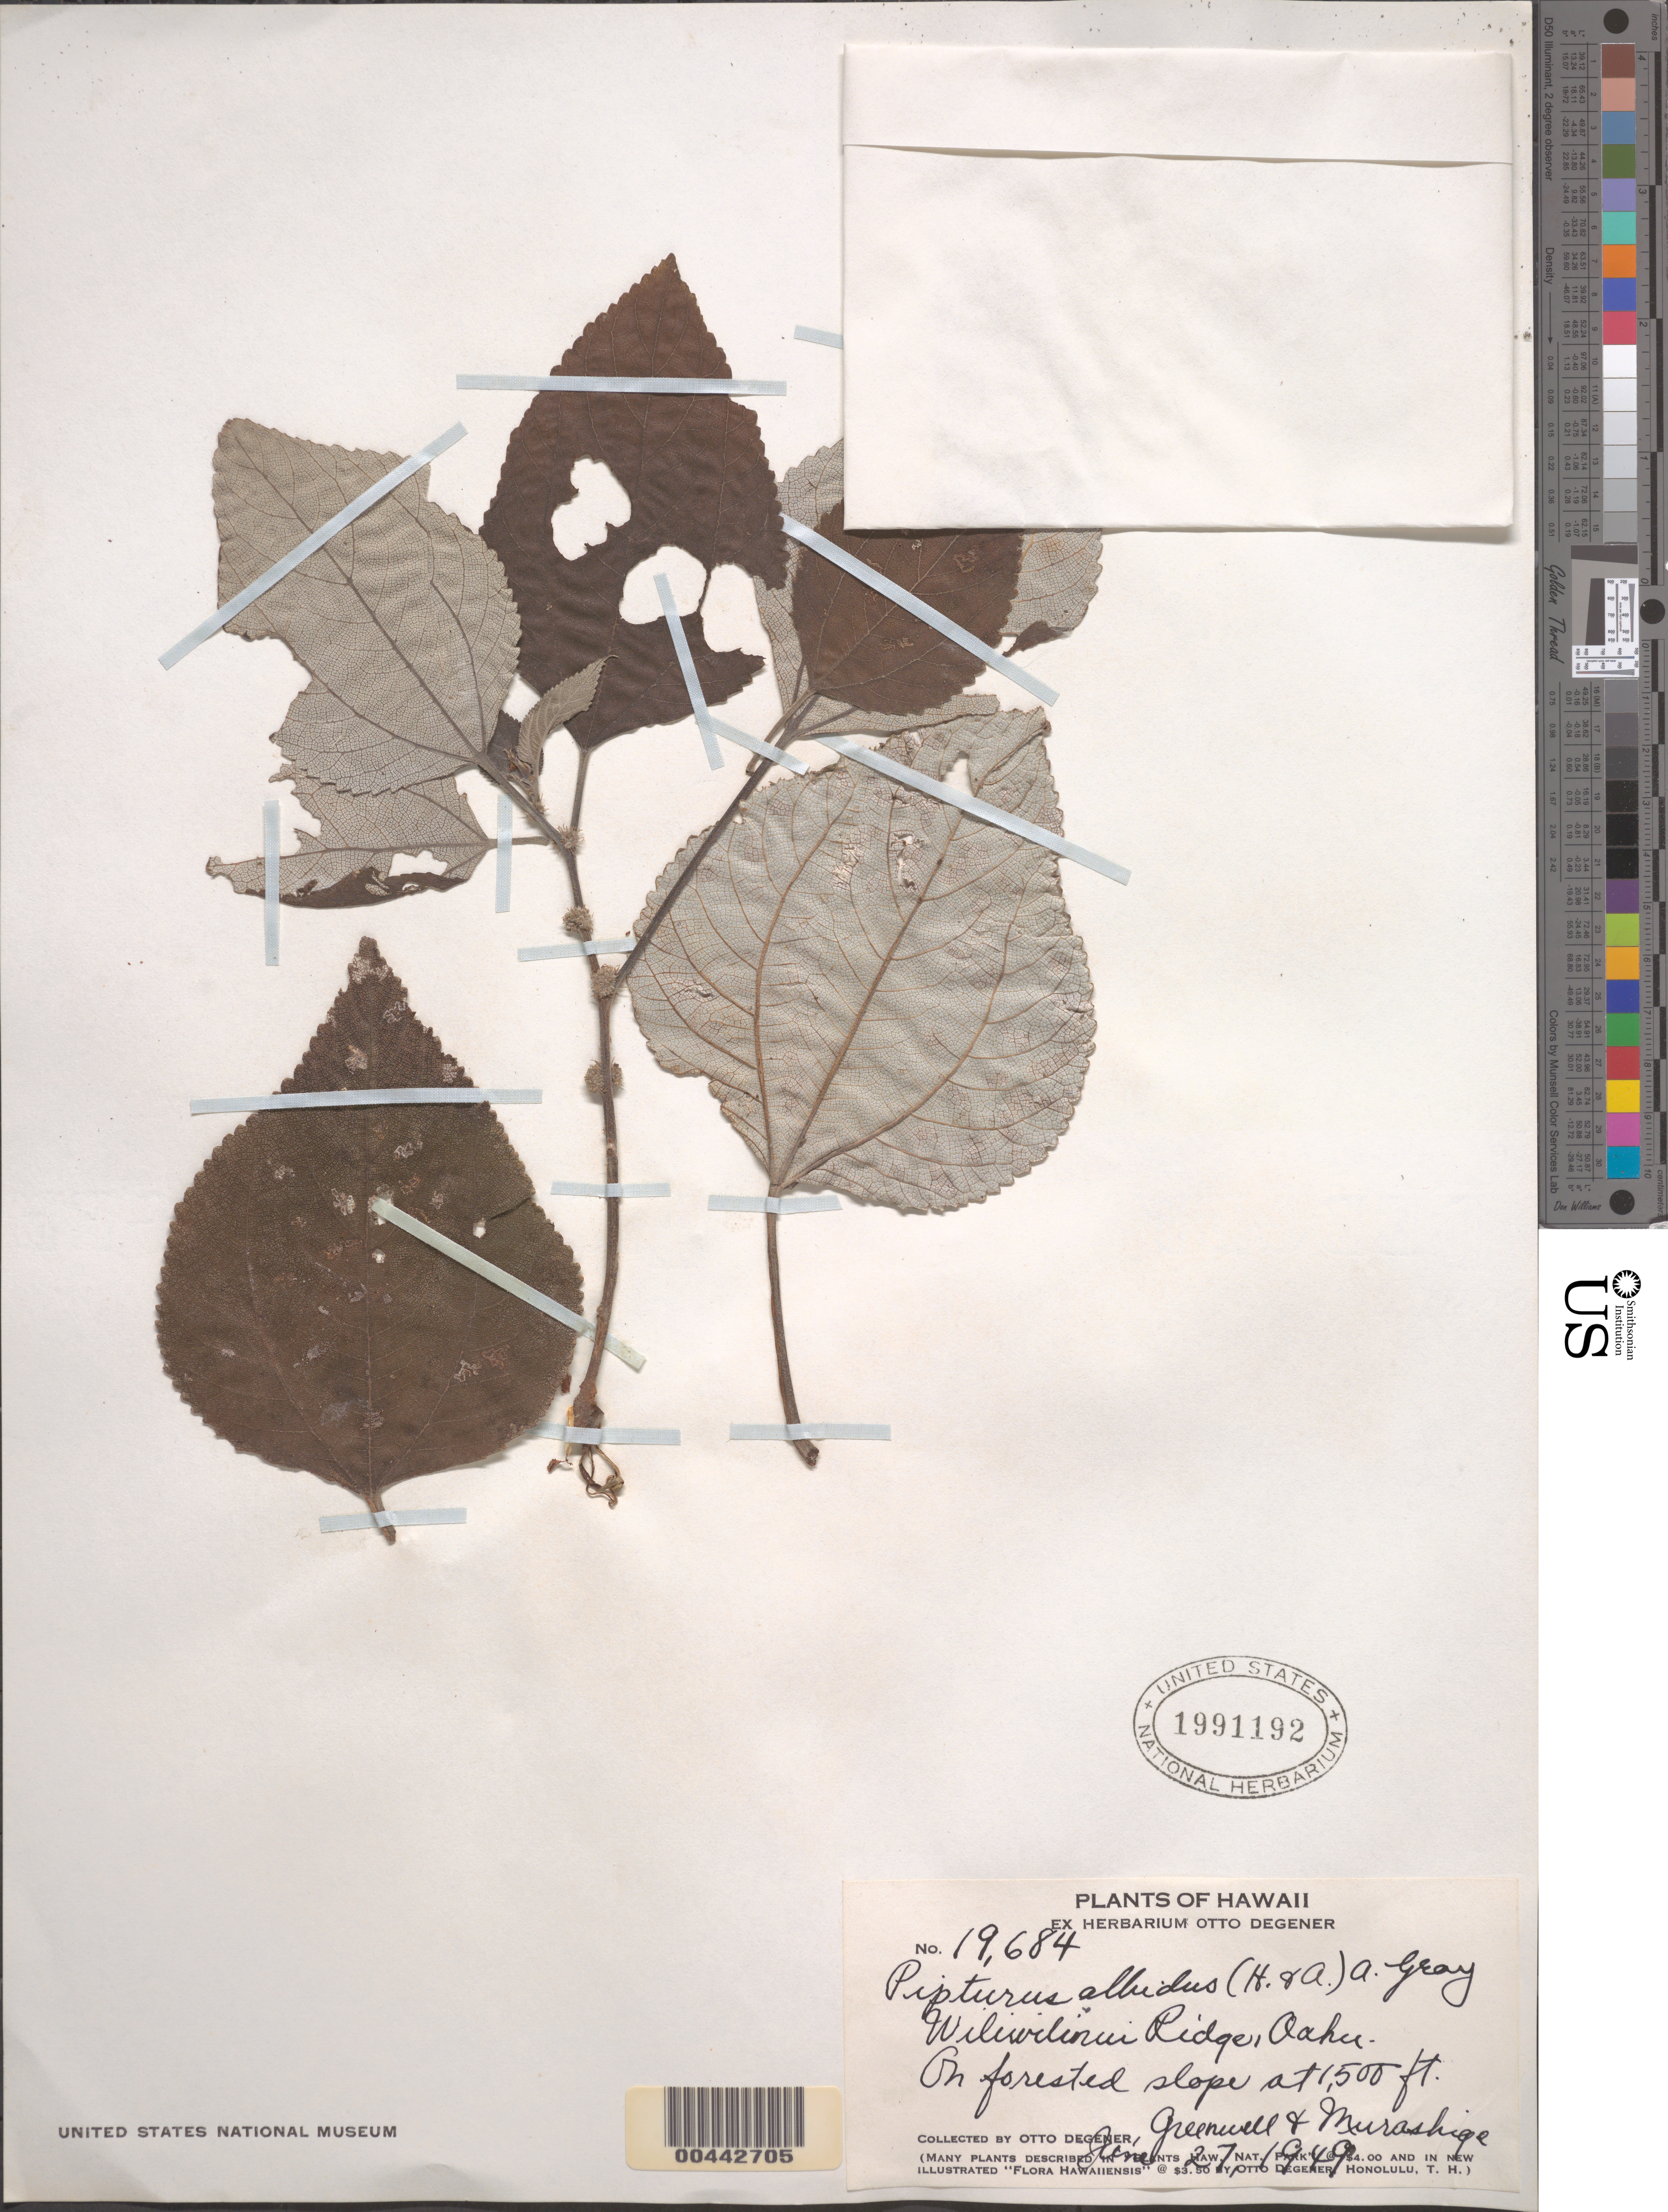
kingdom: Plantae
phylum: Tracheophyta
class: Magnoliopsida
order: Rosales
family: Urticaceae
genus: Pipturus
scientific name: Pipturus albidus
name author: (Hook. & Arn.) A. Gray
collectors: O. Degener, -. Greenwell & Murashige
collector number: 19684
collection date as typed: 27 Jun 1949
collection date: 1949-06-27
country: United States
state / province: Hawaii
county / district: Honolulu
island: Oahu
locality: Wiliwilinui Ridge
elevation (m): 457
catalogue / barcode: US 1991192